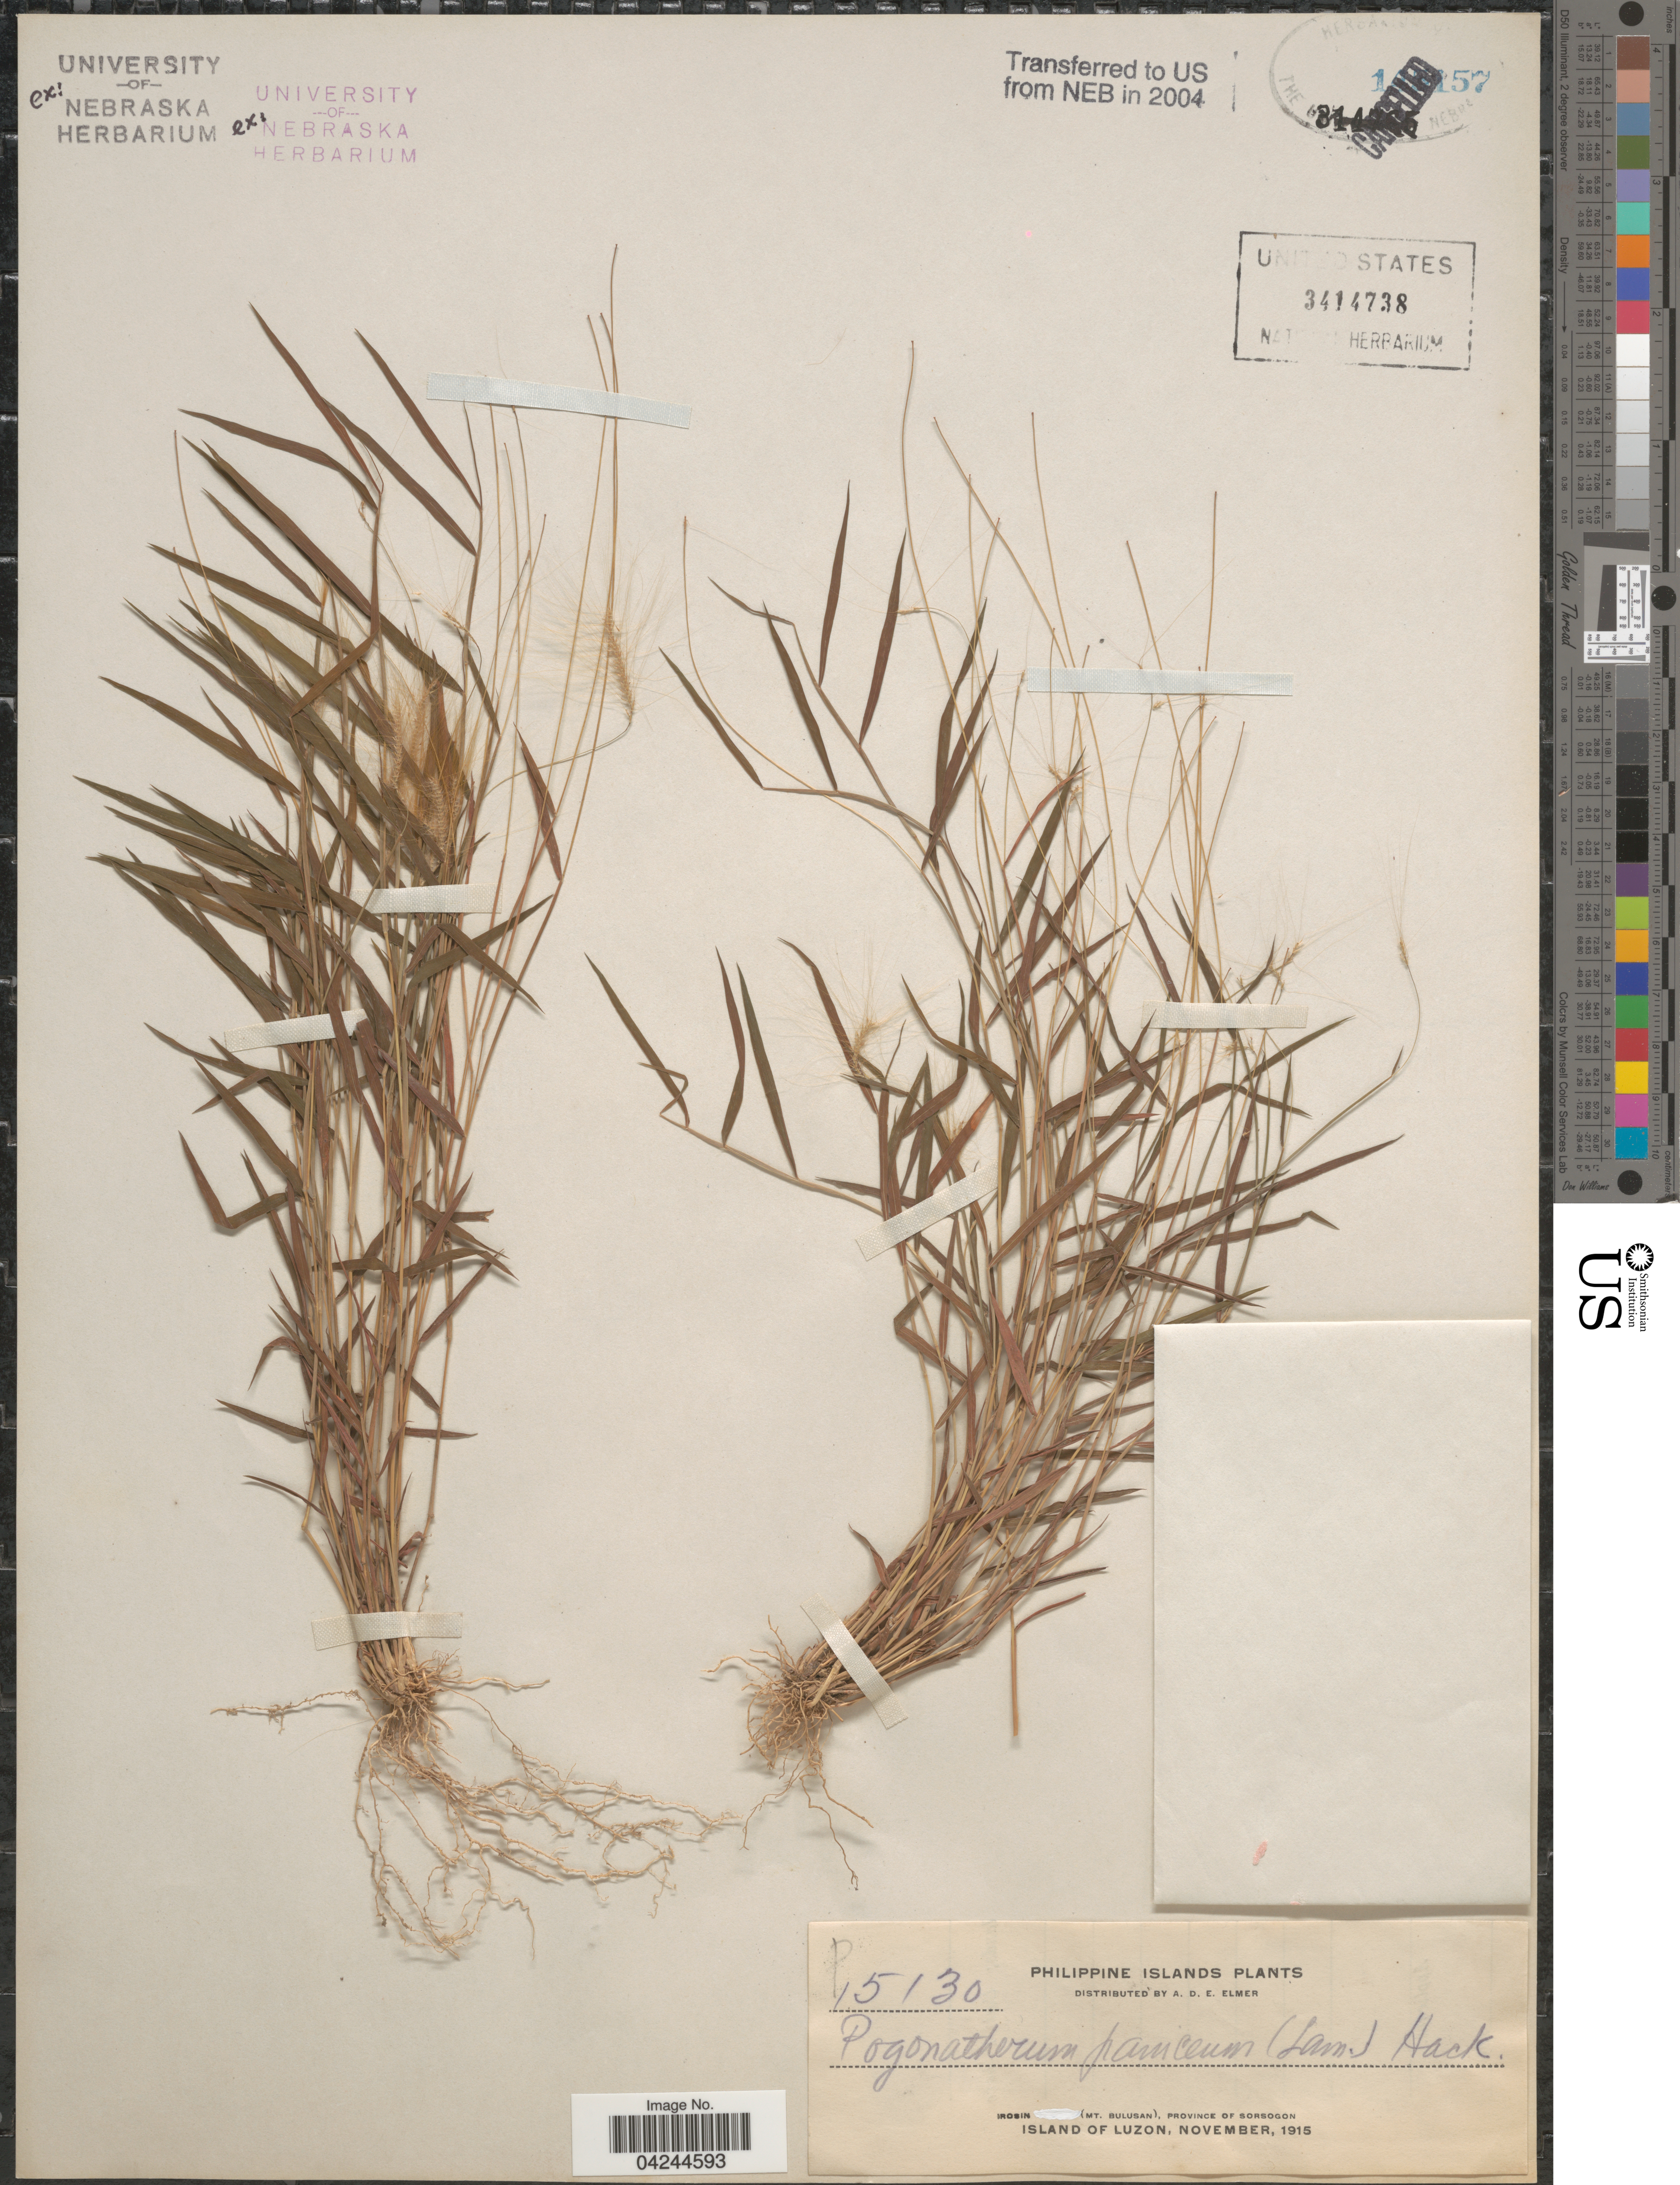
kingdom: Plantae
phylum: Tracheophyta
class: Liliopsida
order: Poales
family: Poaceae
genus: Pogonatherum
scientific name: Pogonatherum crinitum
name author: (Thunb.) Kunth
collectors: A. D. E. Elmer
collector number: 15130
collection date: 1915-11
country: Philippines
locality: Philippine Islands. Irosin (Mt. Bulusan), Province of Sorsogon. Island of Luzon.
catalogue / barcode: US 3414738